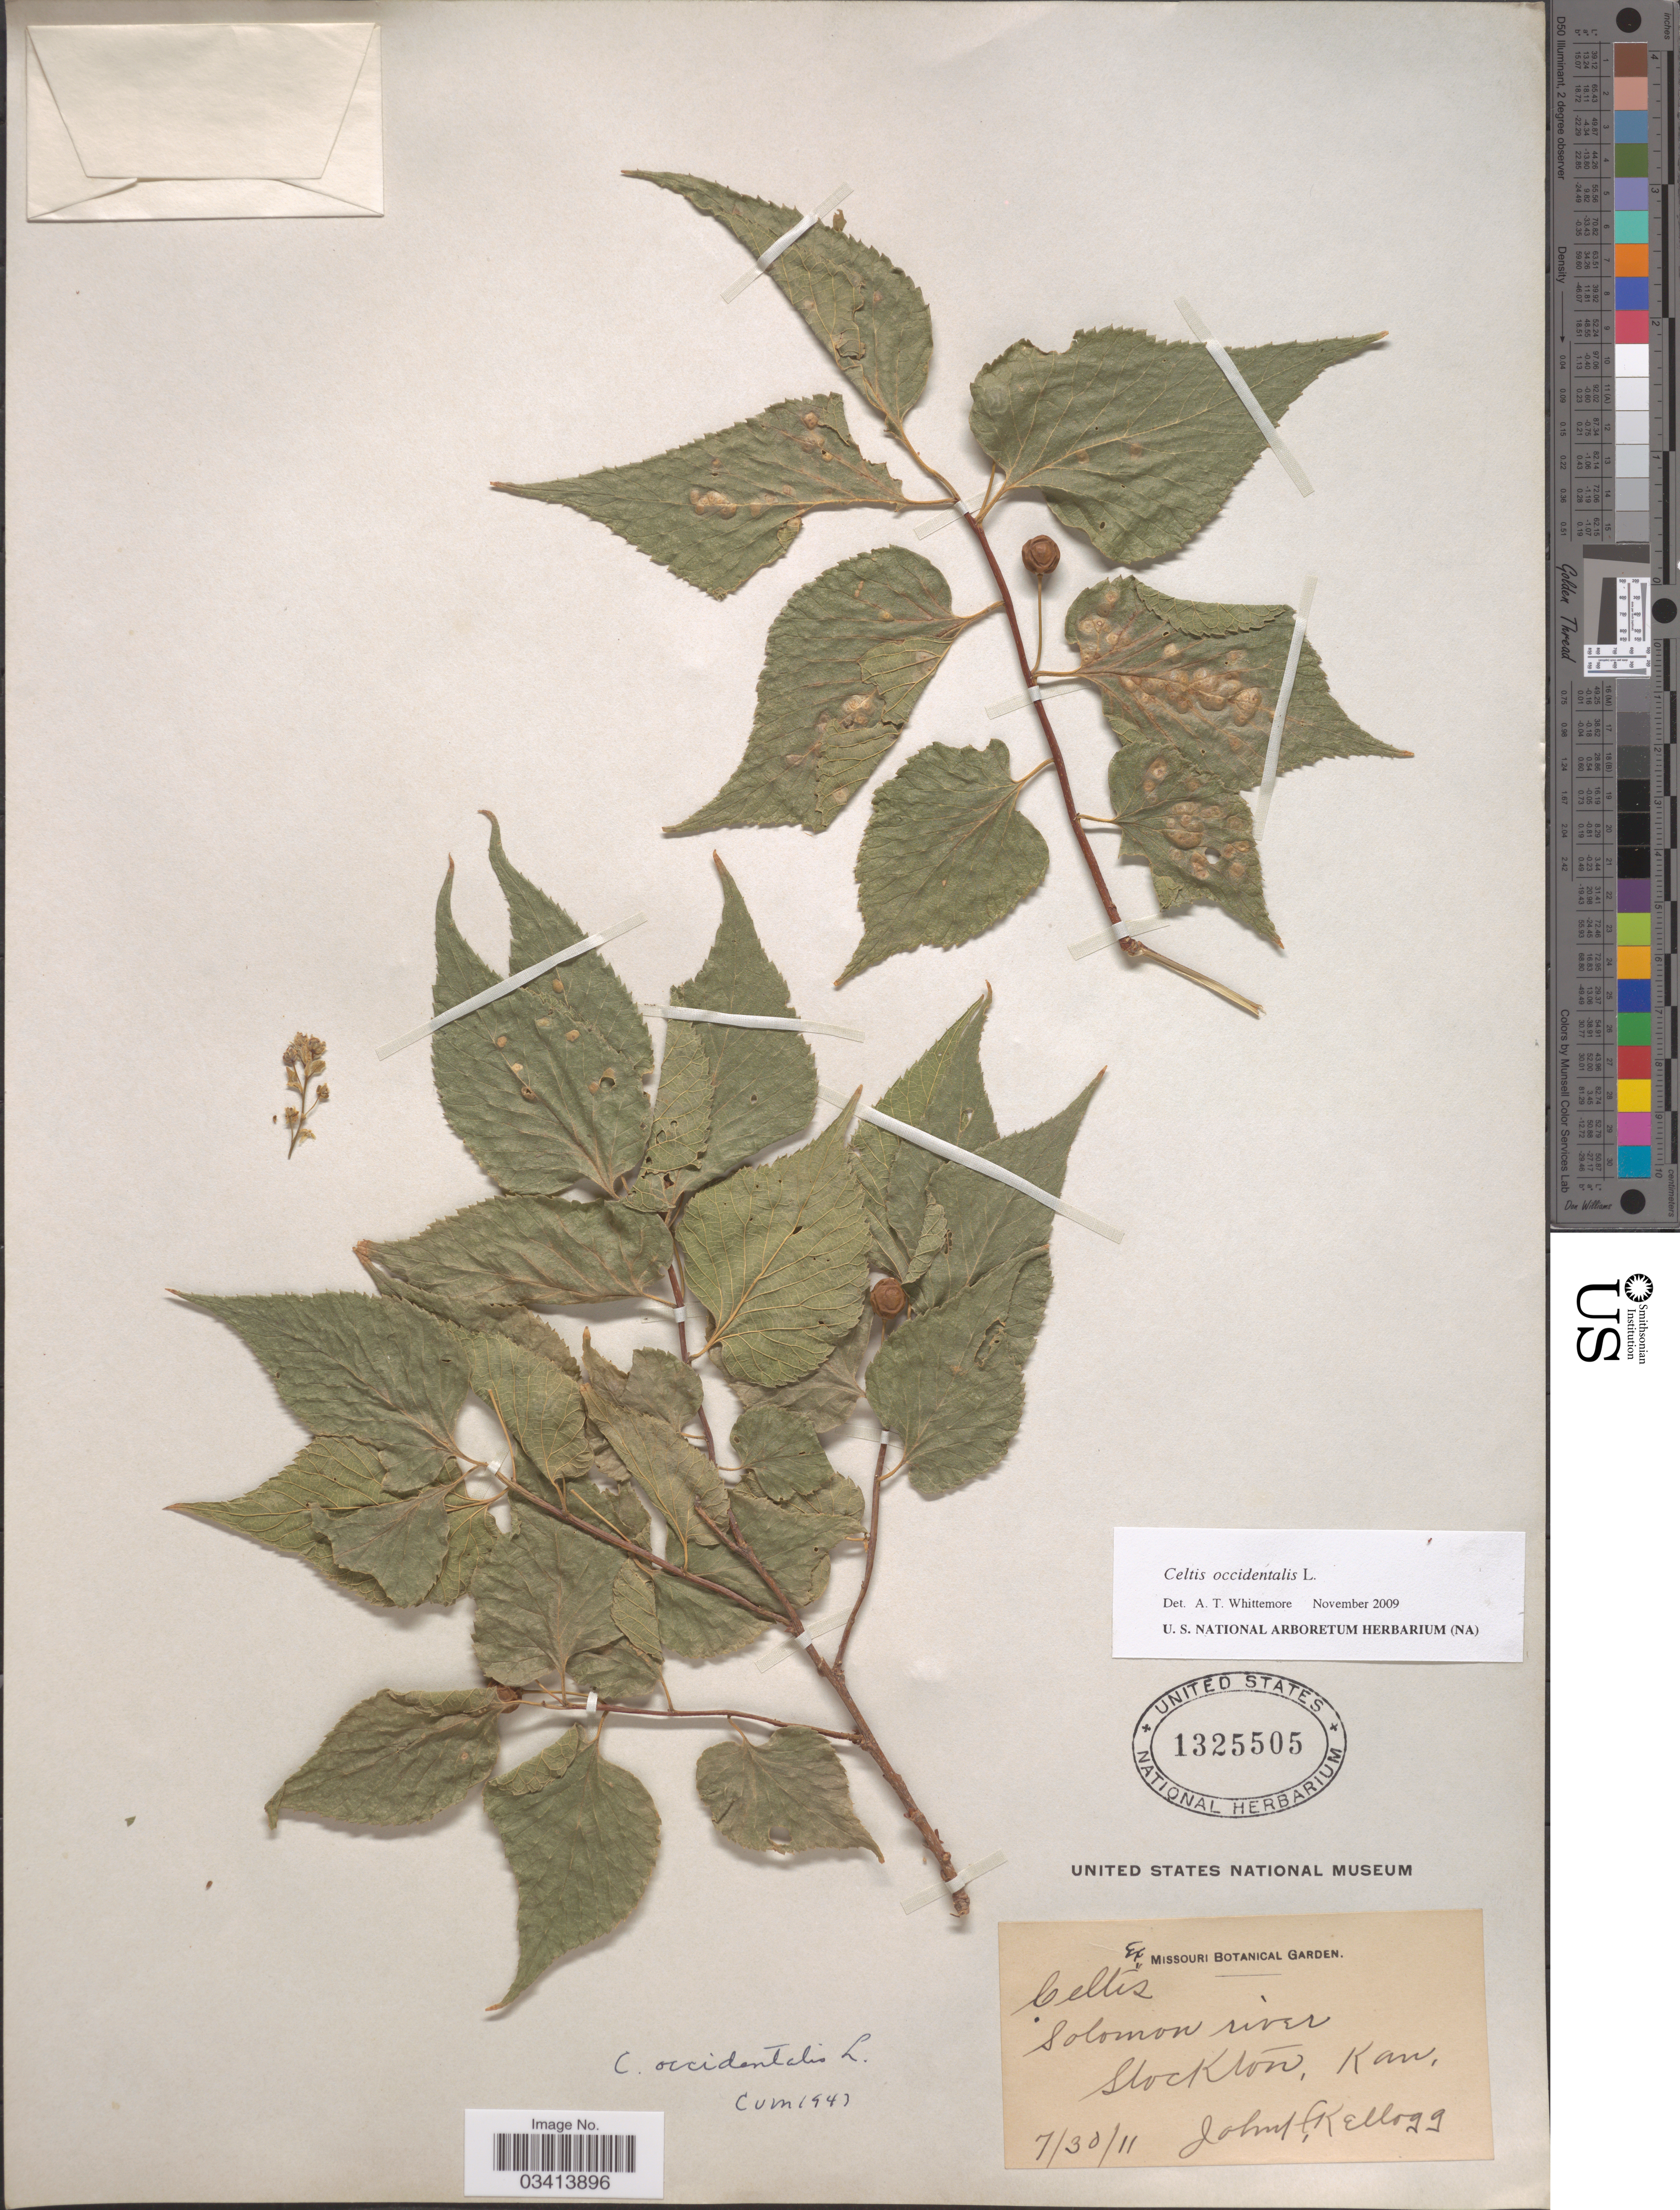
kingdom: Plantae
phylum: Tracheophyta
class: Magnoliopsida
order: Rosales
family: Cannabaceae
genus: Celtis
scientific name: Celtis occidentalis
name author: L.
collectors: J. H. Kellogg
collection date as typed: Transcribed d/m/y: 30/7/11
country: United States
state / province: Kansas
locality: Solomon river. Stockton.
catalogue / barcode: US 1325505